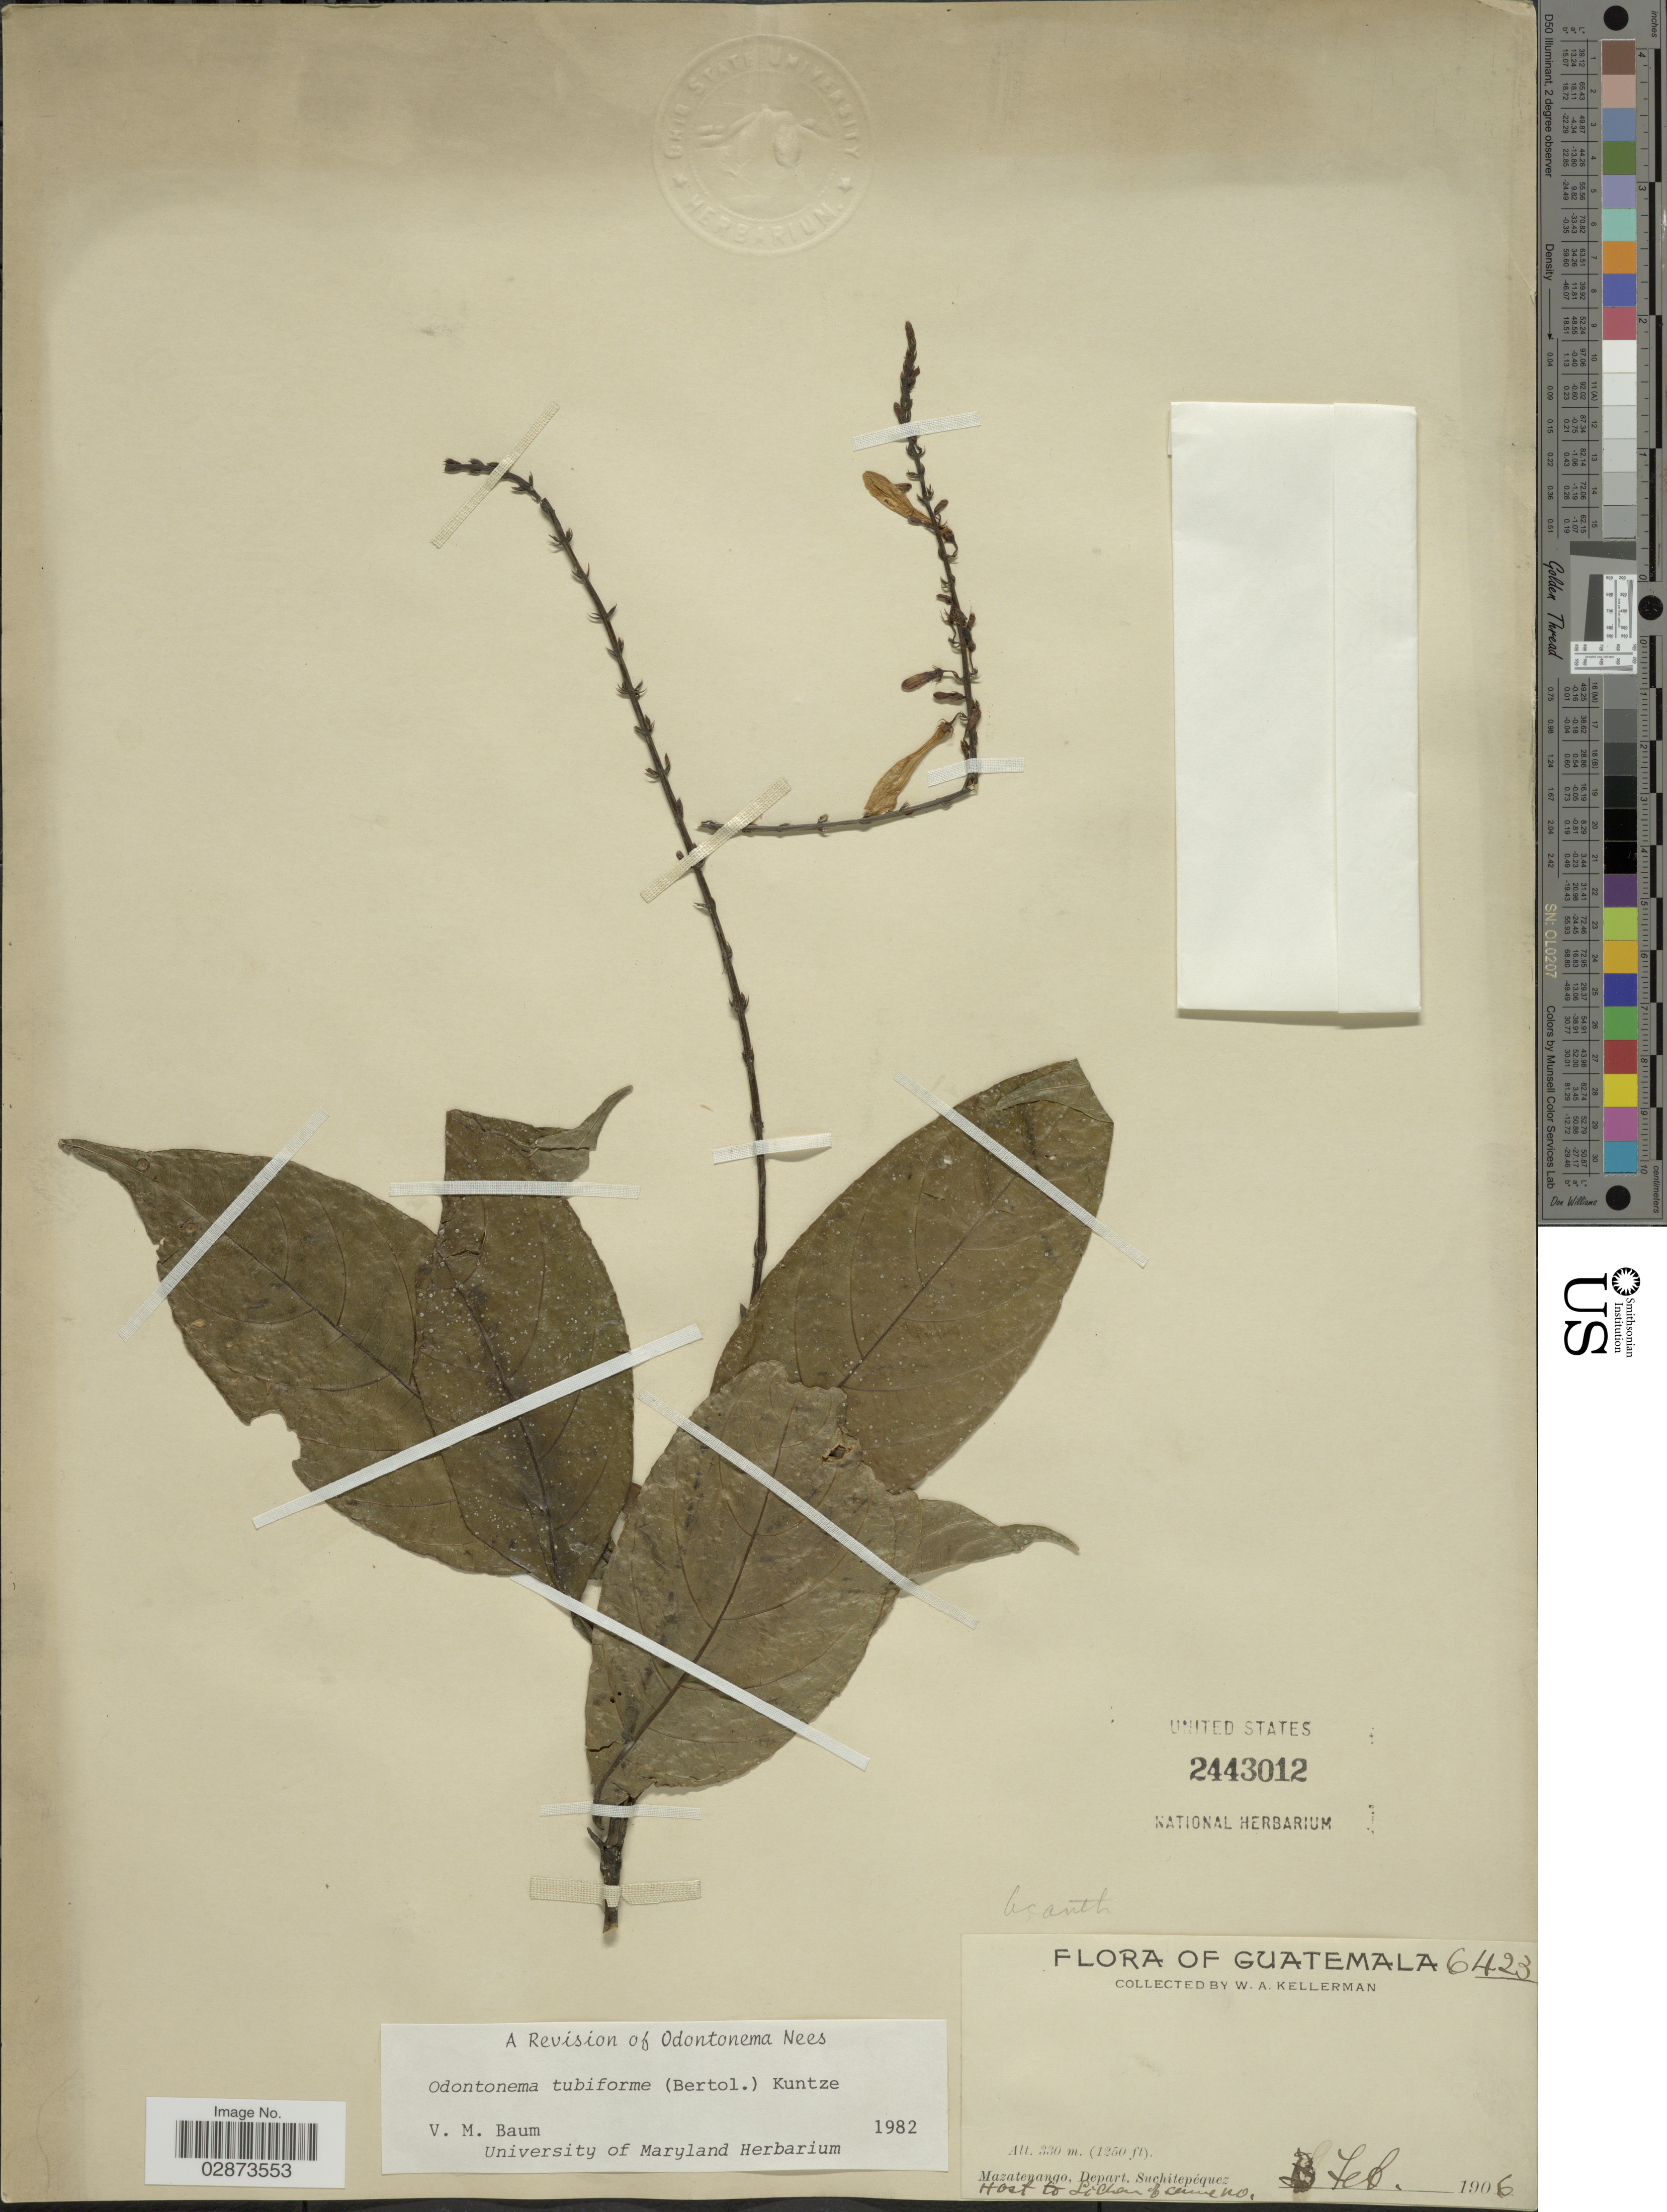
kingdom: Plantae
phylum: Tracheophyta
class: Magnoliopsida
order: Lamiales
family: Acanthaceae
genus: Odontonema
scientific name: Odontonema tubaeforme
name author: (Bertol.) Kuntze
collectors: W. Kellerman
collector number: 6423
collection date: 1906-02-03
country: Guatemala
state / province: Suchitepéquez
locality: Mazatenango, Depart. Suchitepéquez.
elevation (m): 330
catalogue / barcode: US 2443012